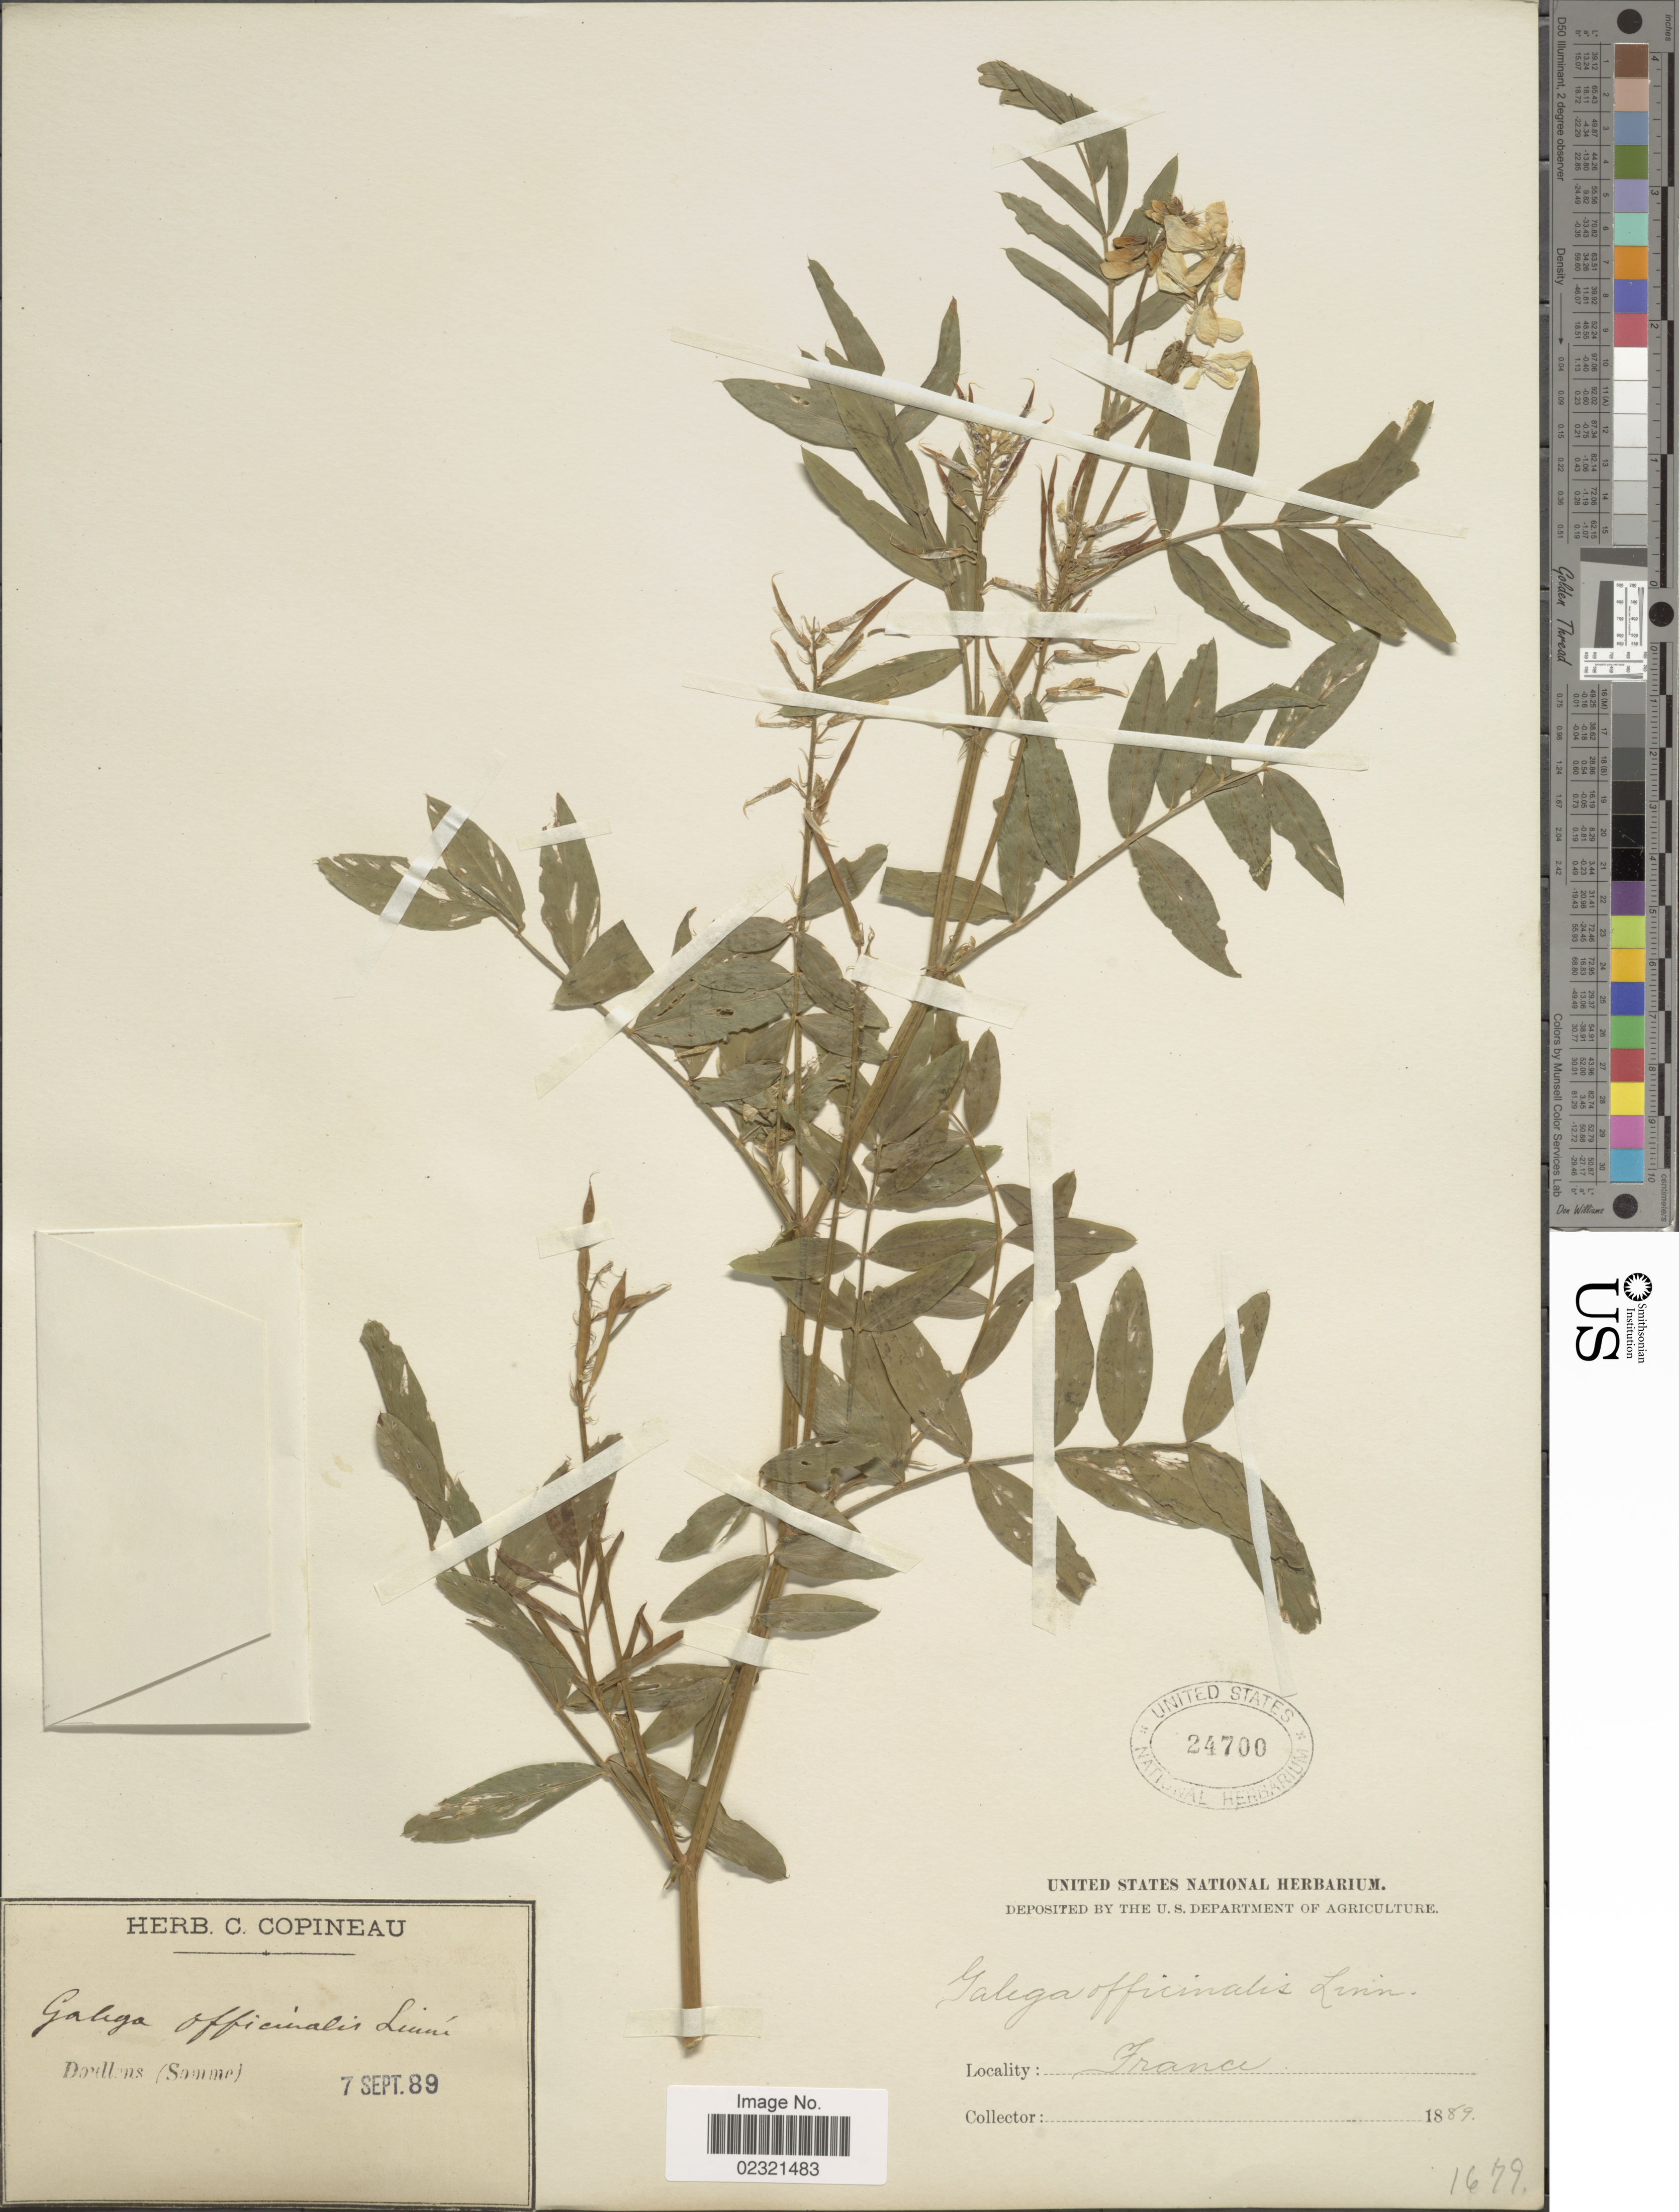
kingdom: Plantae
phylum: Tracheophyta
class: Magnoliopsida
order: Fabales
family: Fabaceae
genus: Galega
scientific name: Galega officinalis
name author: L.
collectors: ex herb. C. Copineau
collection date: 1889-09-07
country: France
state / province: Hauts-de-France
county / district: Somme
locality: Doullens (Somme)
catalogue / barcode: US 24700